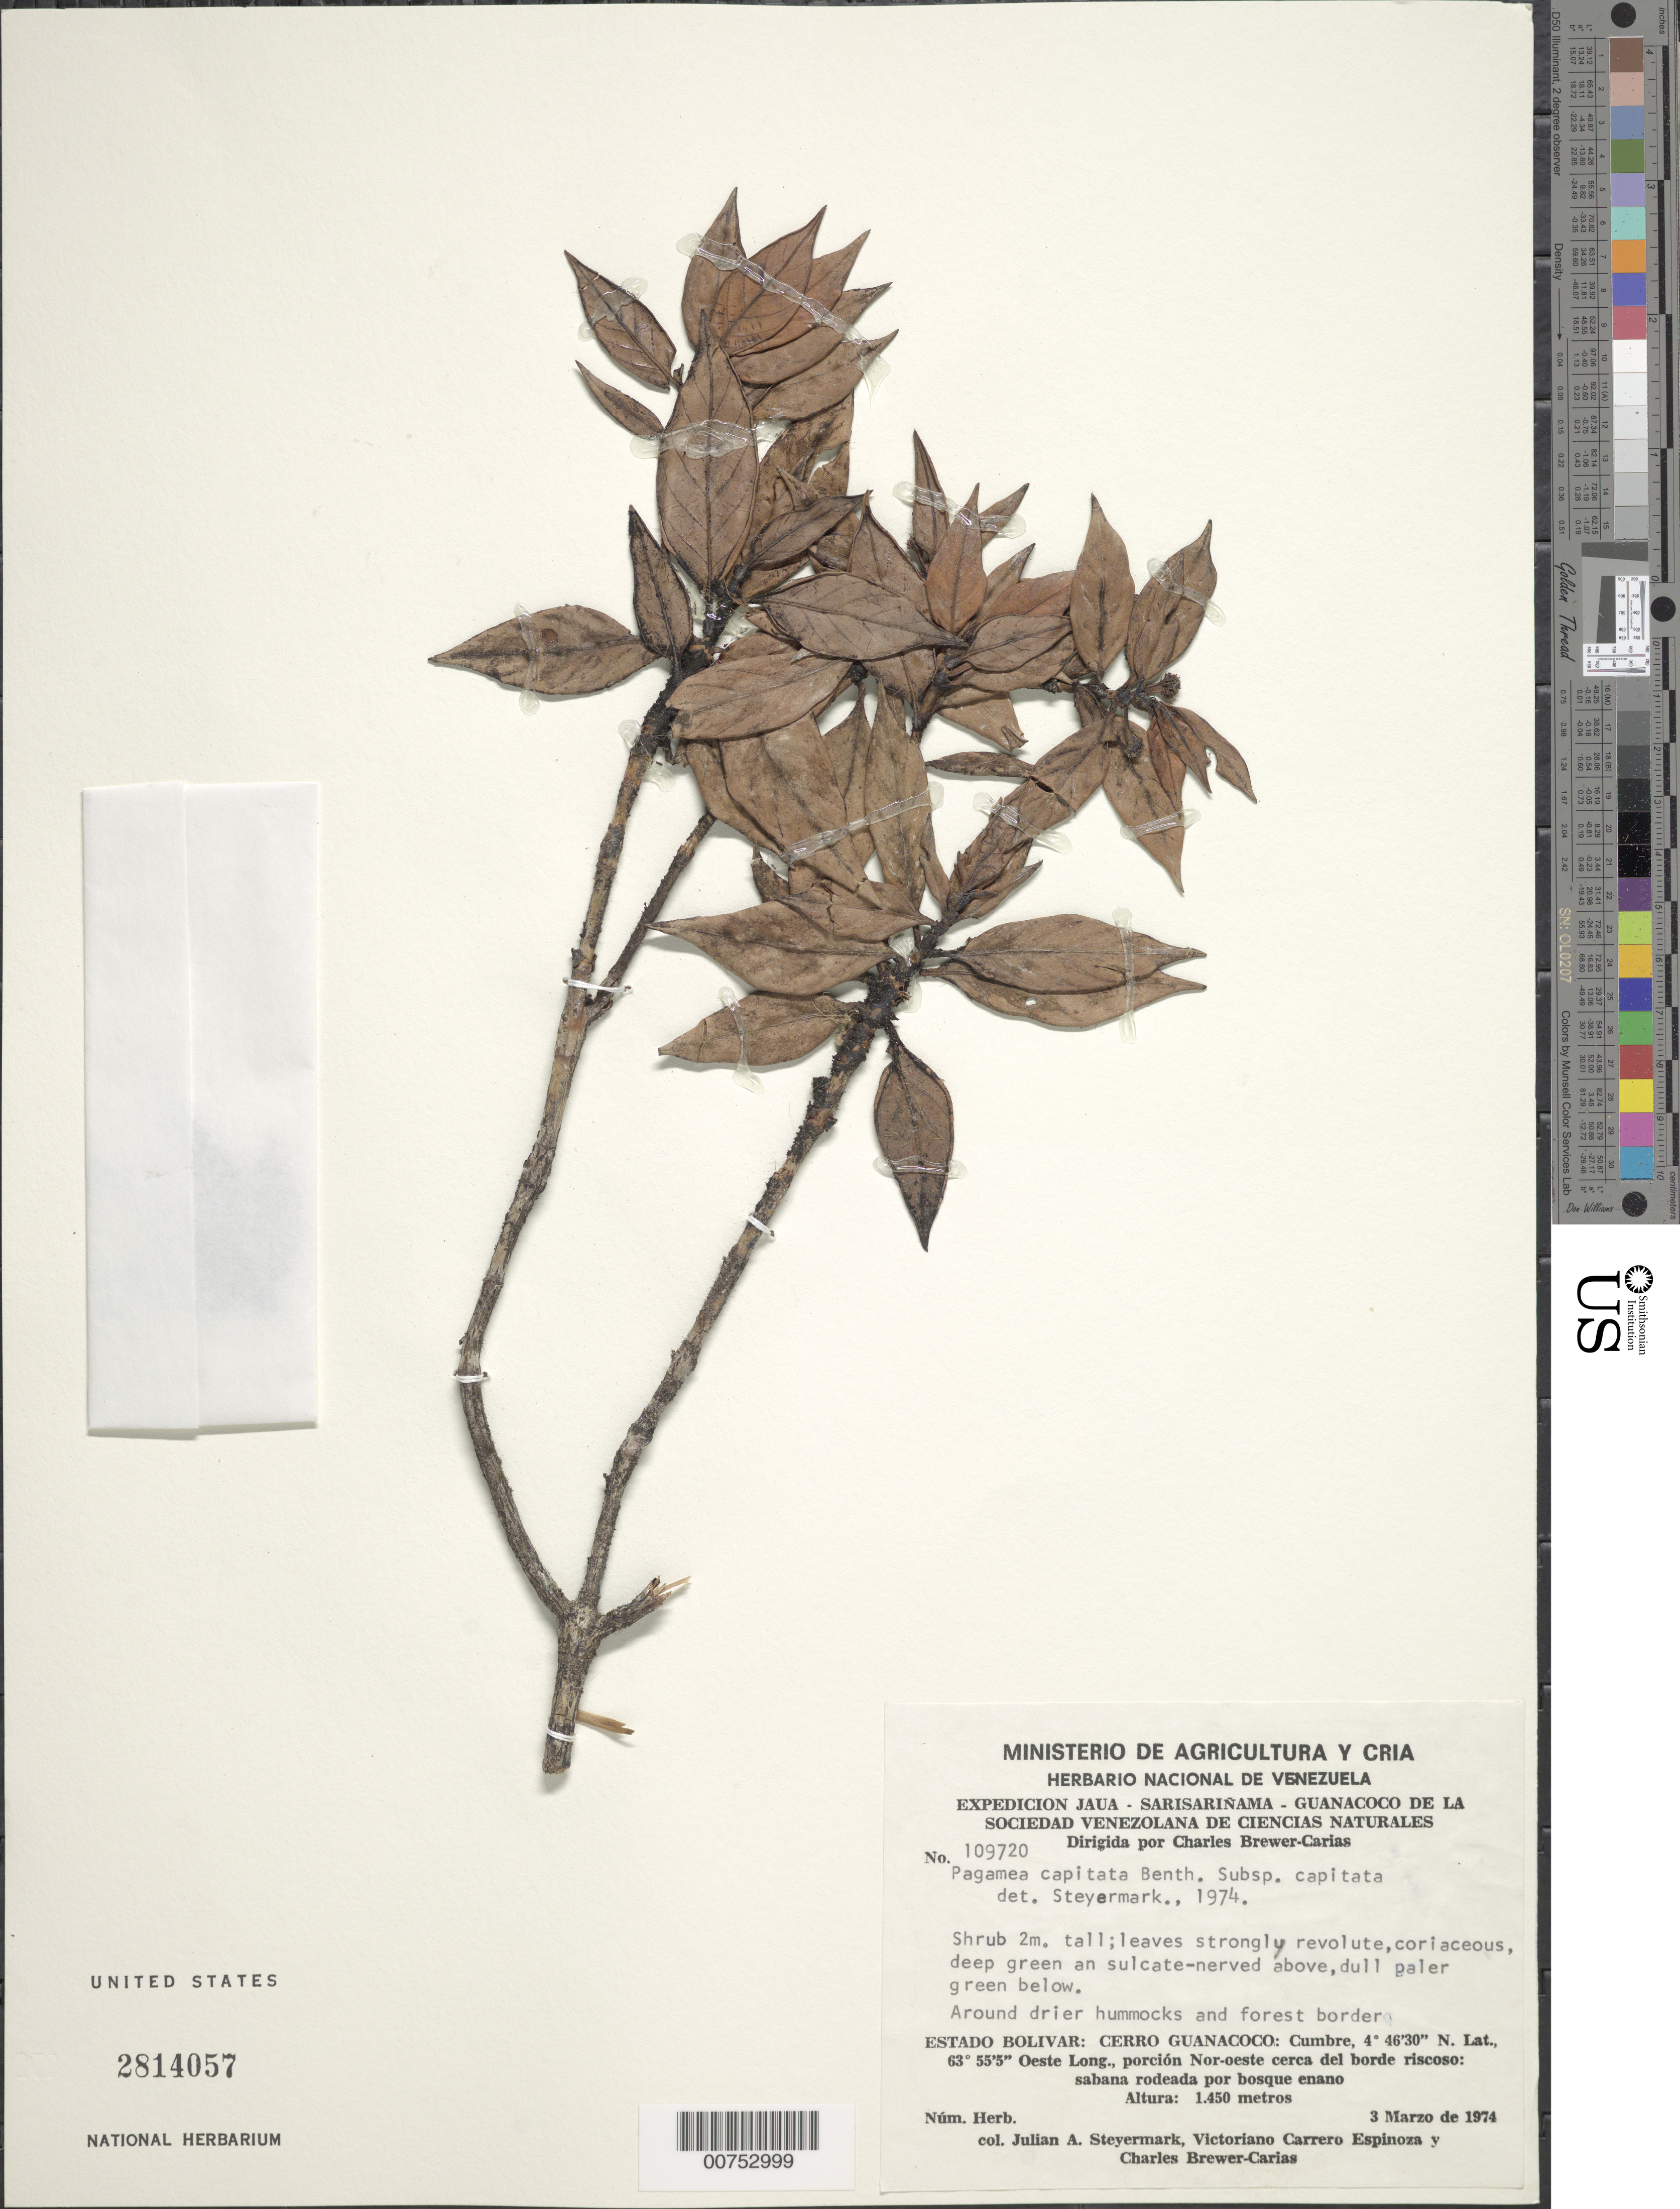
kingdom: Plantae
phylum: Tracheophyta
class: Magnoliopsida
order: Gentianales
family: Rubiaceae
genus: Pagamea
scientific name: Pagamea capitata subsp. capitata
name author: Benth.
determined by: Steyermark, Julian A., (VEN)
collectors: J. Steyermark, V. Carreño E. & C. Brewer-Carias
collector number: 109720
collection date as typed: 28-Feb-74 to 5-Mar-74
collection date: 1974-02-28/1974-03-05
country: Venezuela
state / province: Bolívar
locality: Cerro Guanacoco, cumbre, porcion NE cerca del borde riscoso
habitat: Sabana rodeada por bosque enano; around drier hummocks and forest border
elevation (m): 1450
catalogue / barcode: US 2814057